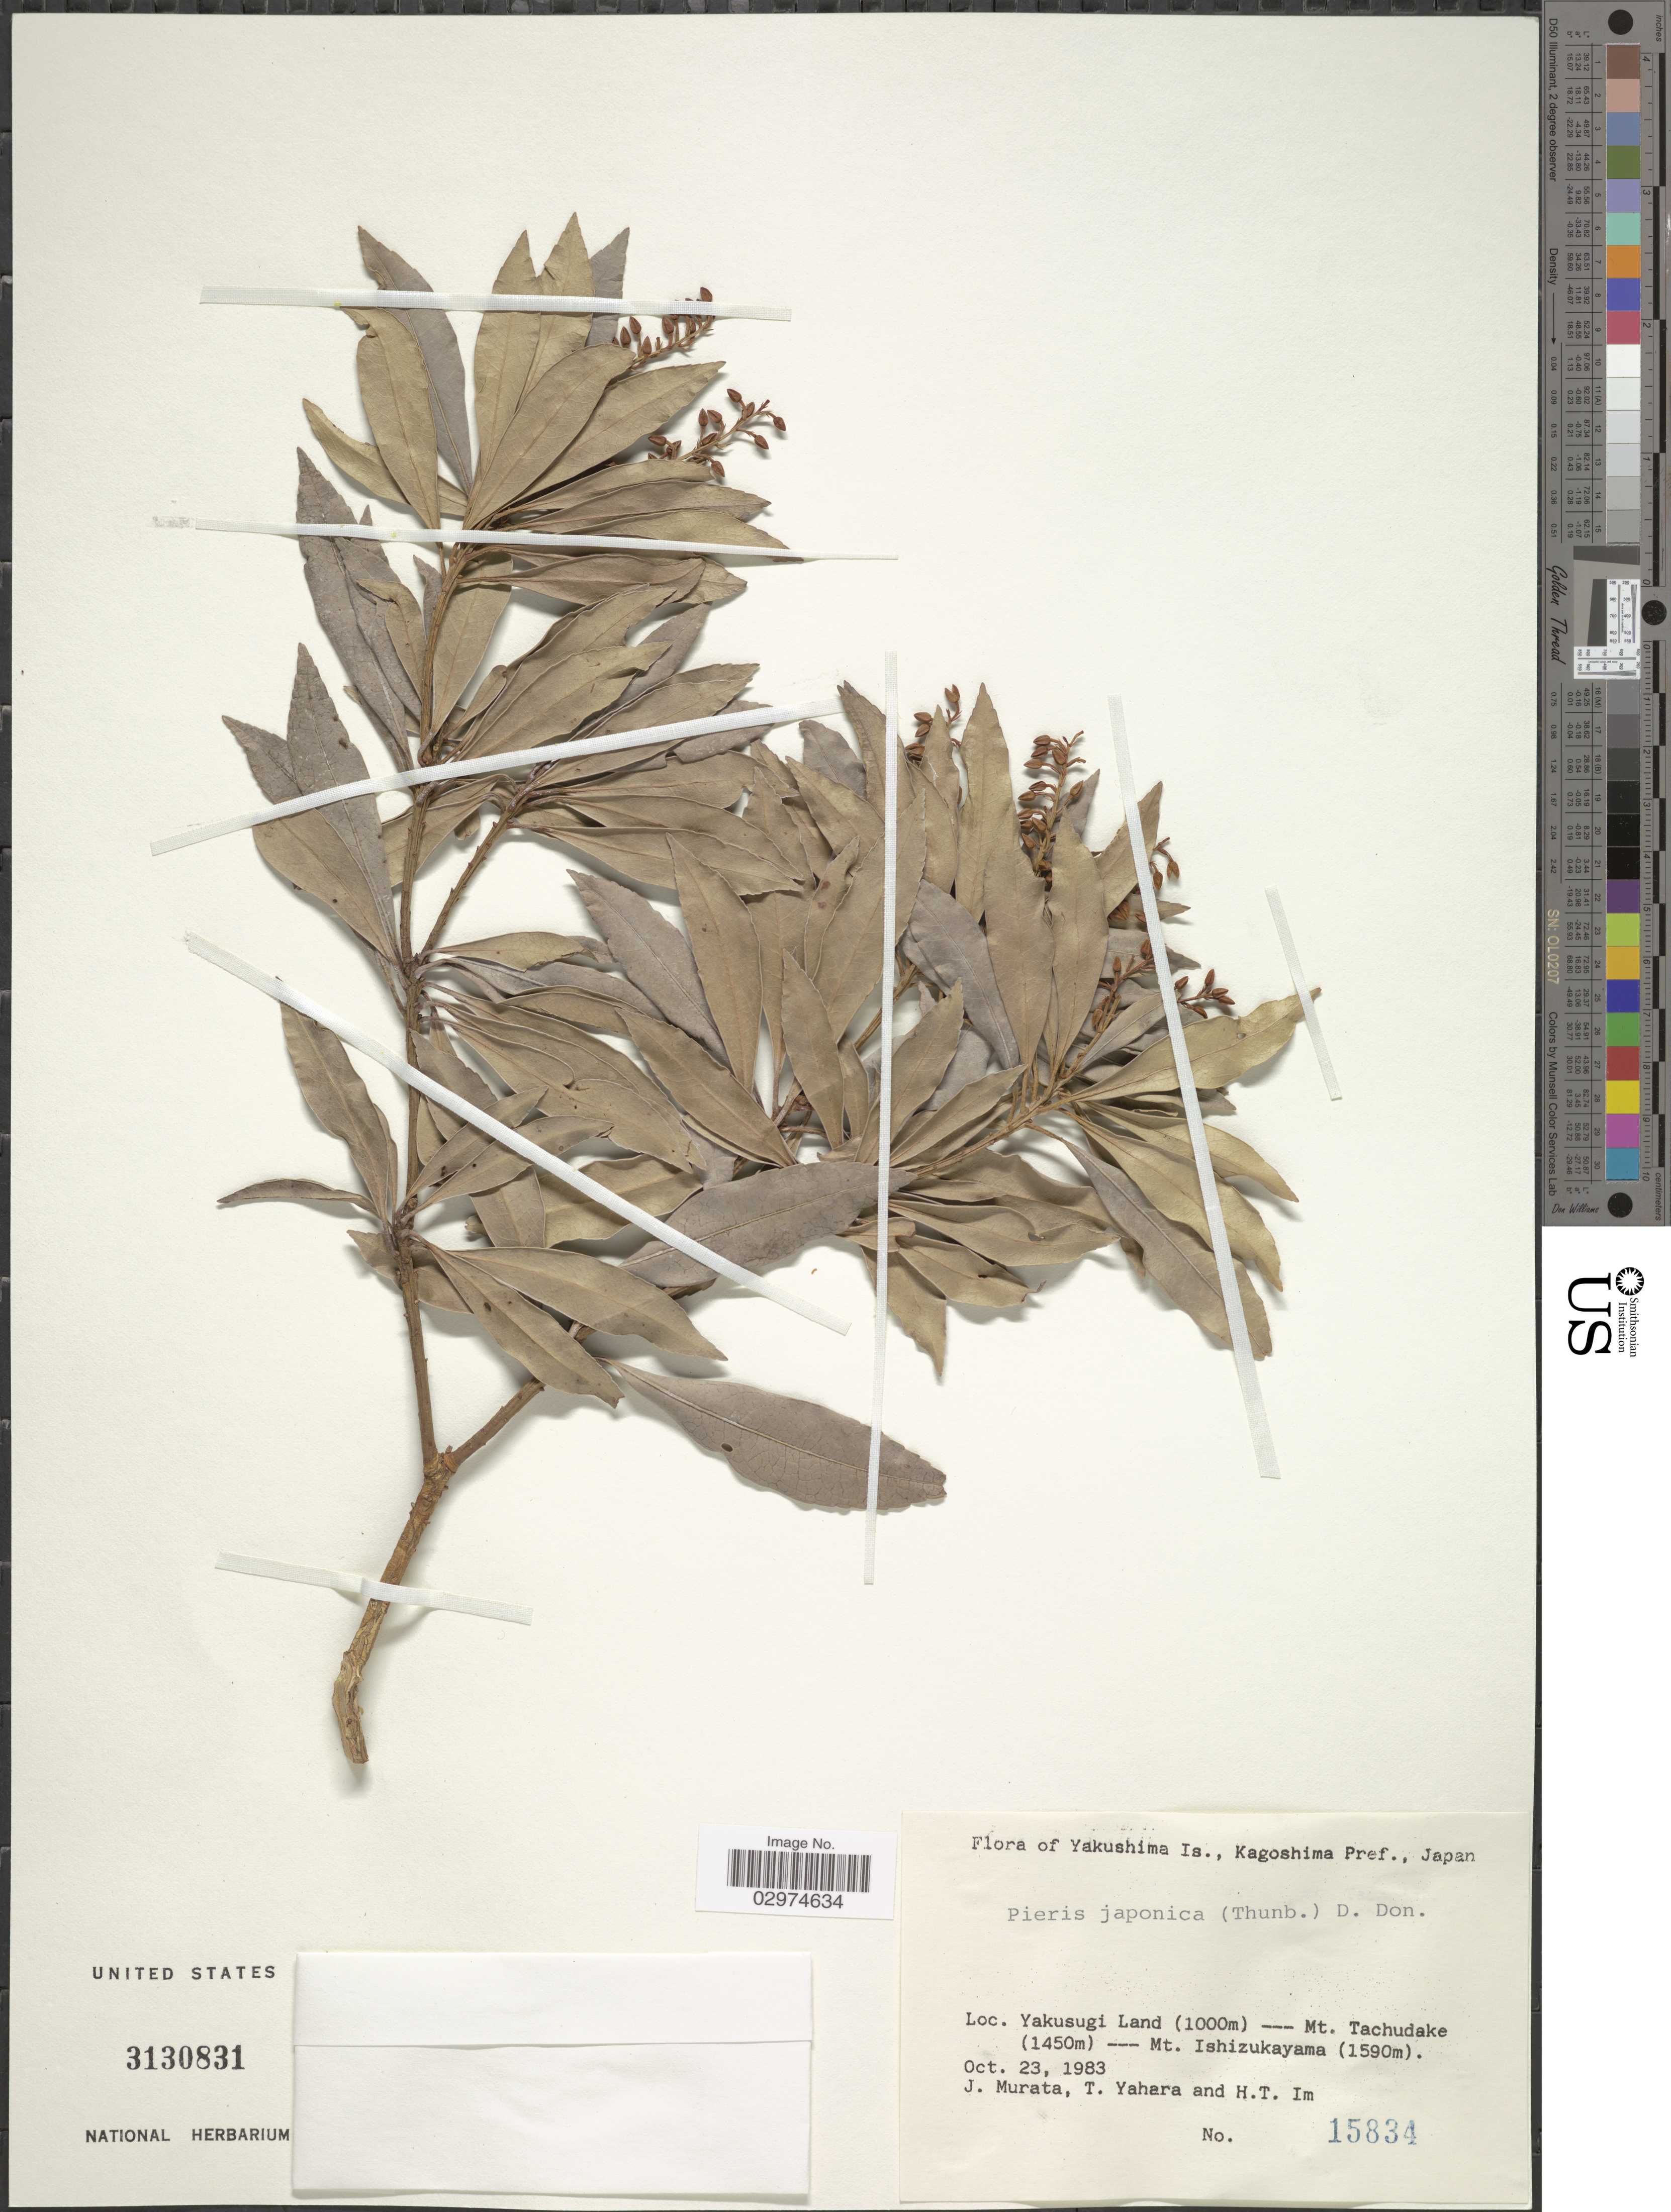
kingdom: Plantae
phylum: Tracheophyta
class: Magnoliopsida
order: Ericales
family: Ericaceae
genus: Pieris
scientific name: Pieris japonica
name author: (Thunb.) D. Don ex G. Don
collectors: J. Murata, T. Yahara & H. Im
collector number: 15834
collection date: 1983-10-23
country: Japan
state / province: Kagosima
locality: Yakushima Is., Kagoshima Pref., Yakusugi Land, Mt. Tachudake, Mt. Ishizukayama.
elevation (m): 1000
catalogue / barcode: US 3130831